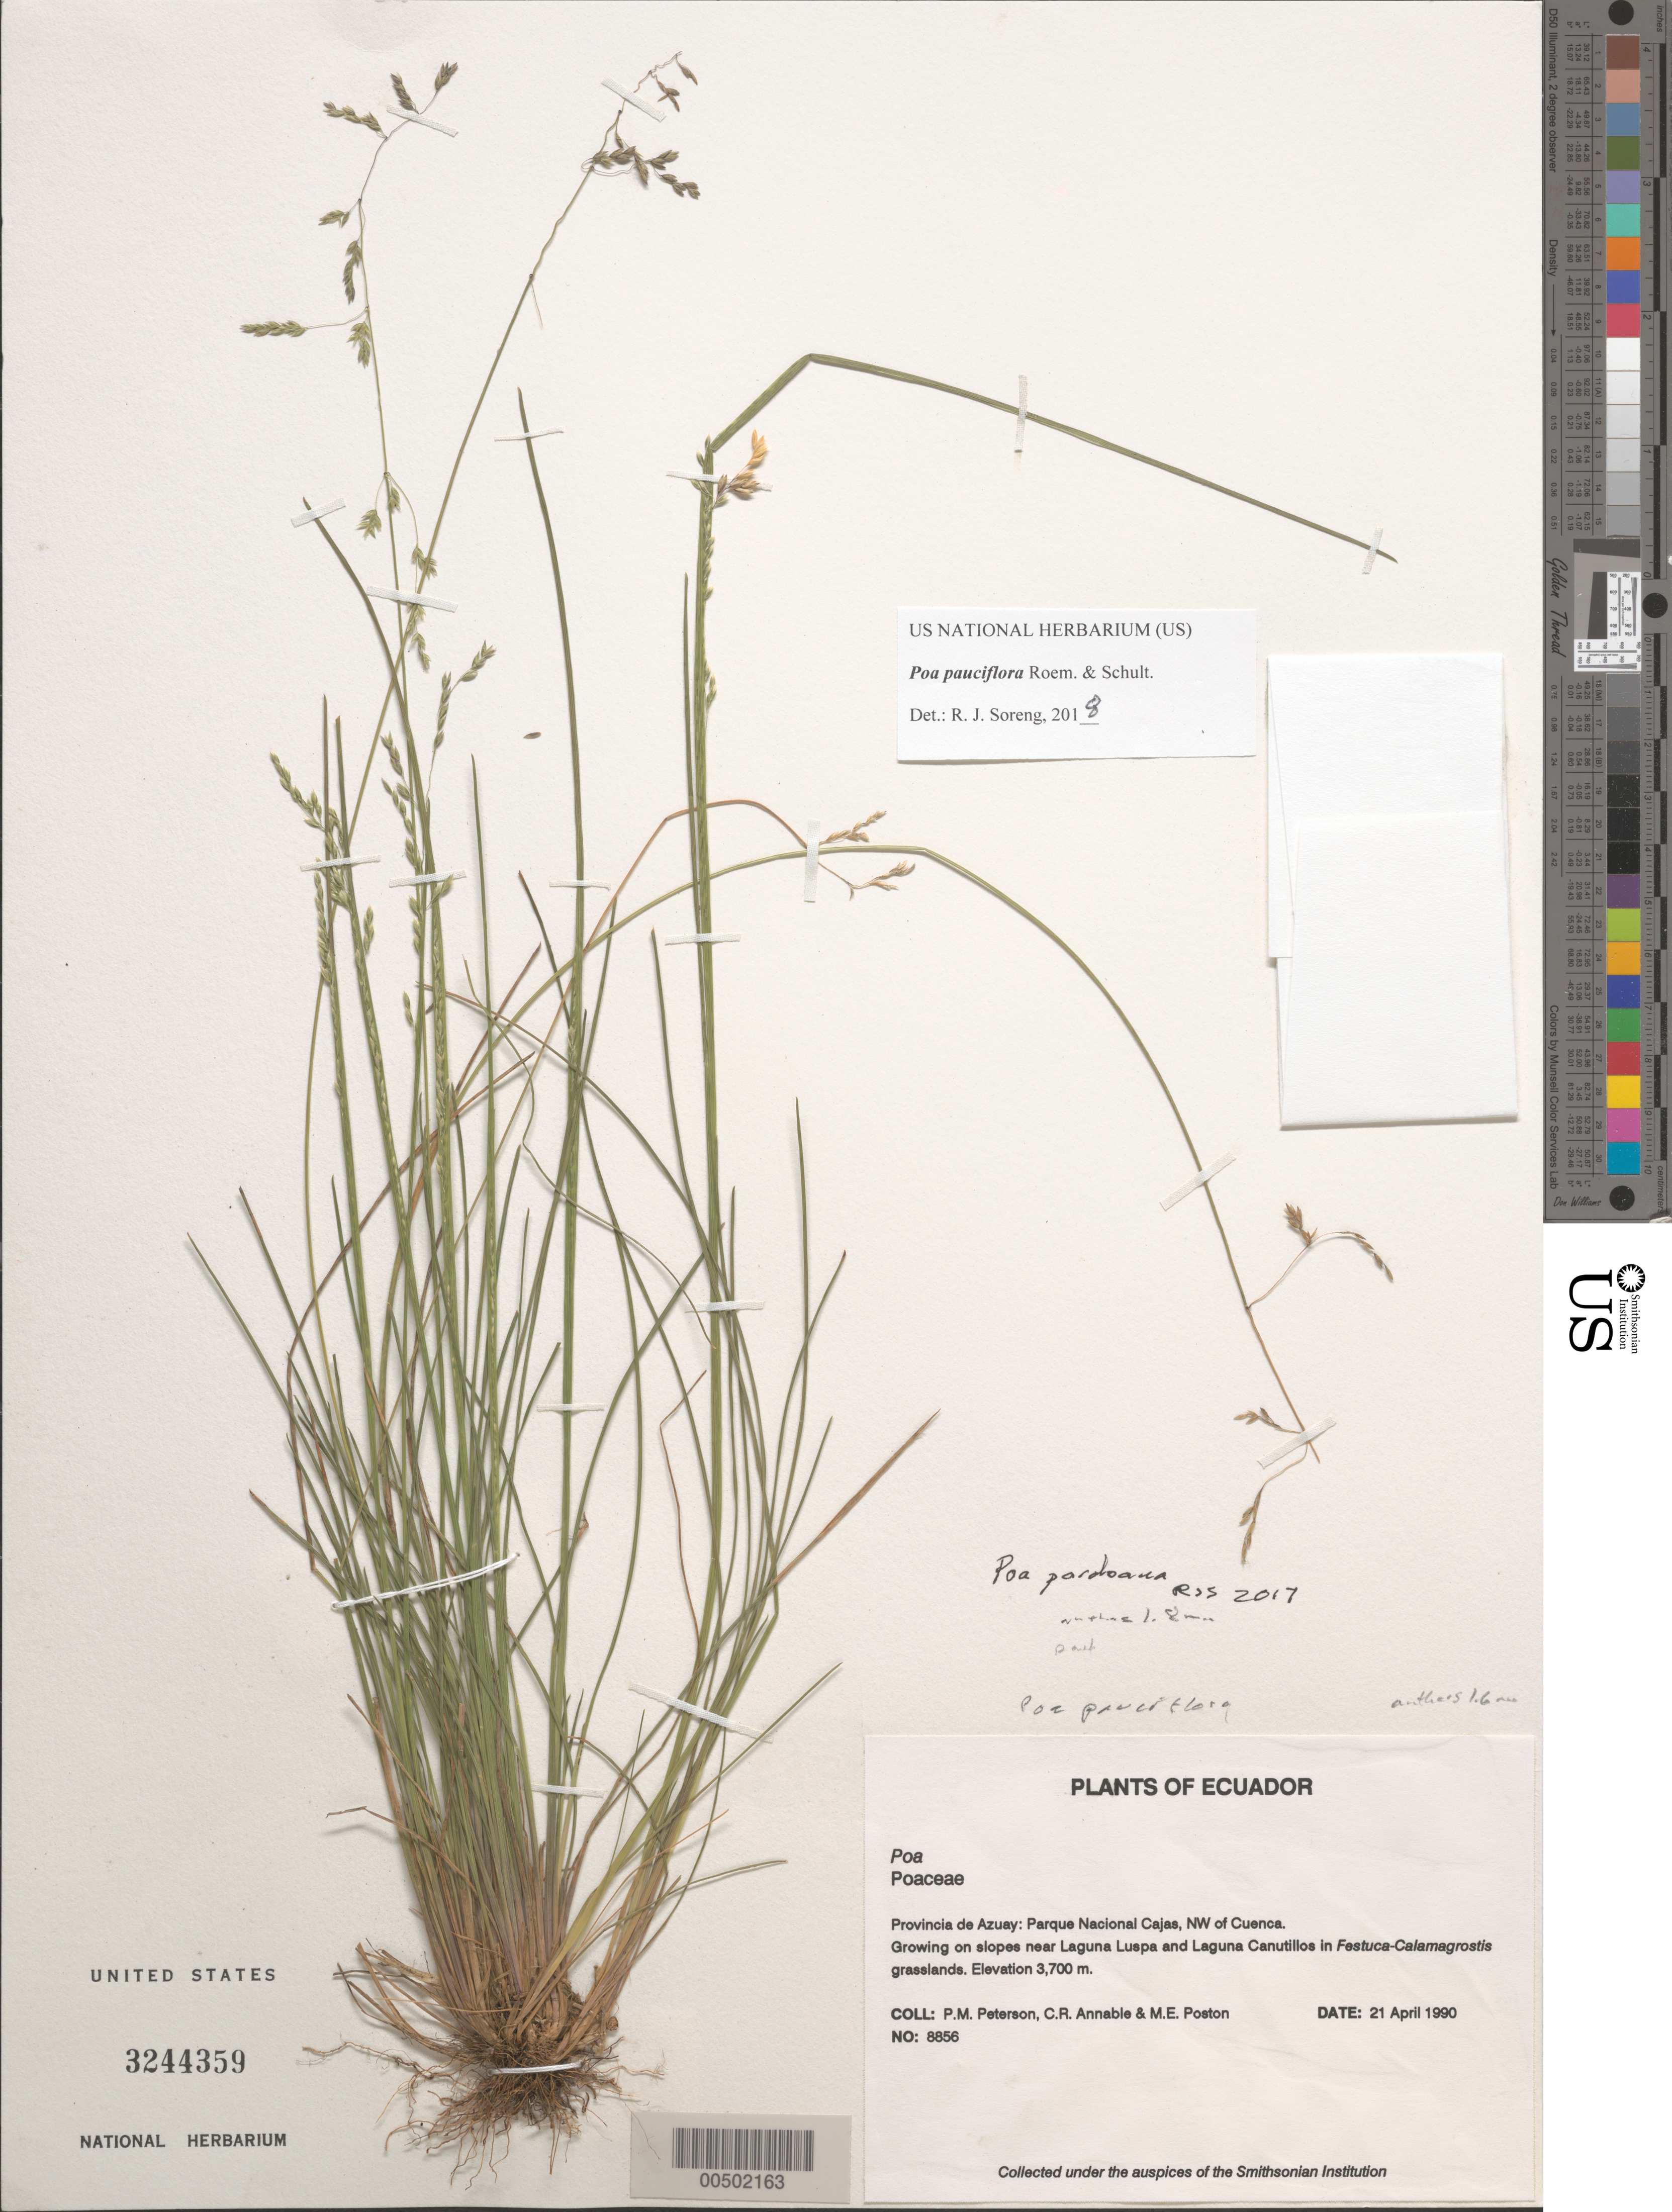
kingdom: Plantae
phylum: Tracheophyta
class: Liliopsida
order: Poales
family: Poaceae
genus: Poa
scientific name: Poa pauciflora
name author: Roem. & Schult.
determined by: Soreng, Robert J., Research Associate (BOT), Smithsonian Institution - National Museum of Natural History (UNITED STATES)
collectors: P. M. Peterson, C. R. Annable & M. Poston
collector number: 08856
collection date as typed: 21 Apr 1990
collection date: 1990-04-21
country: Ecuador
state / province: Azuay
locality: Parque Nacional Cajas, NW ofCuenca.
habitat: Growing on slopes near Laguna Luspa and Laguna Canutillos in Festuca-Calamagrostis grasslands.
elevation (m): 3700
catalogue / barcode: US 3244359